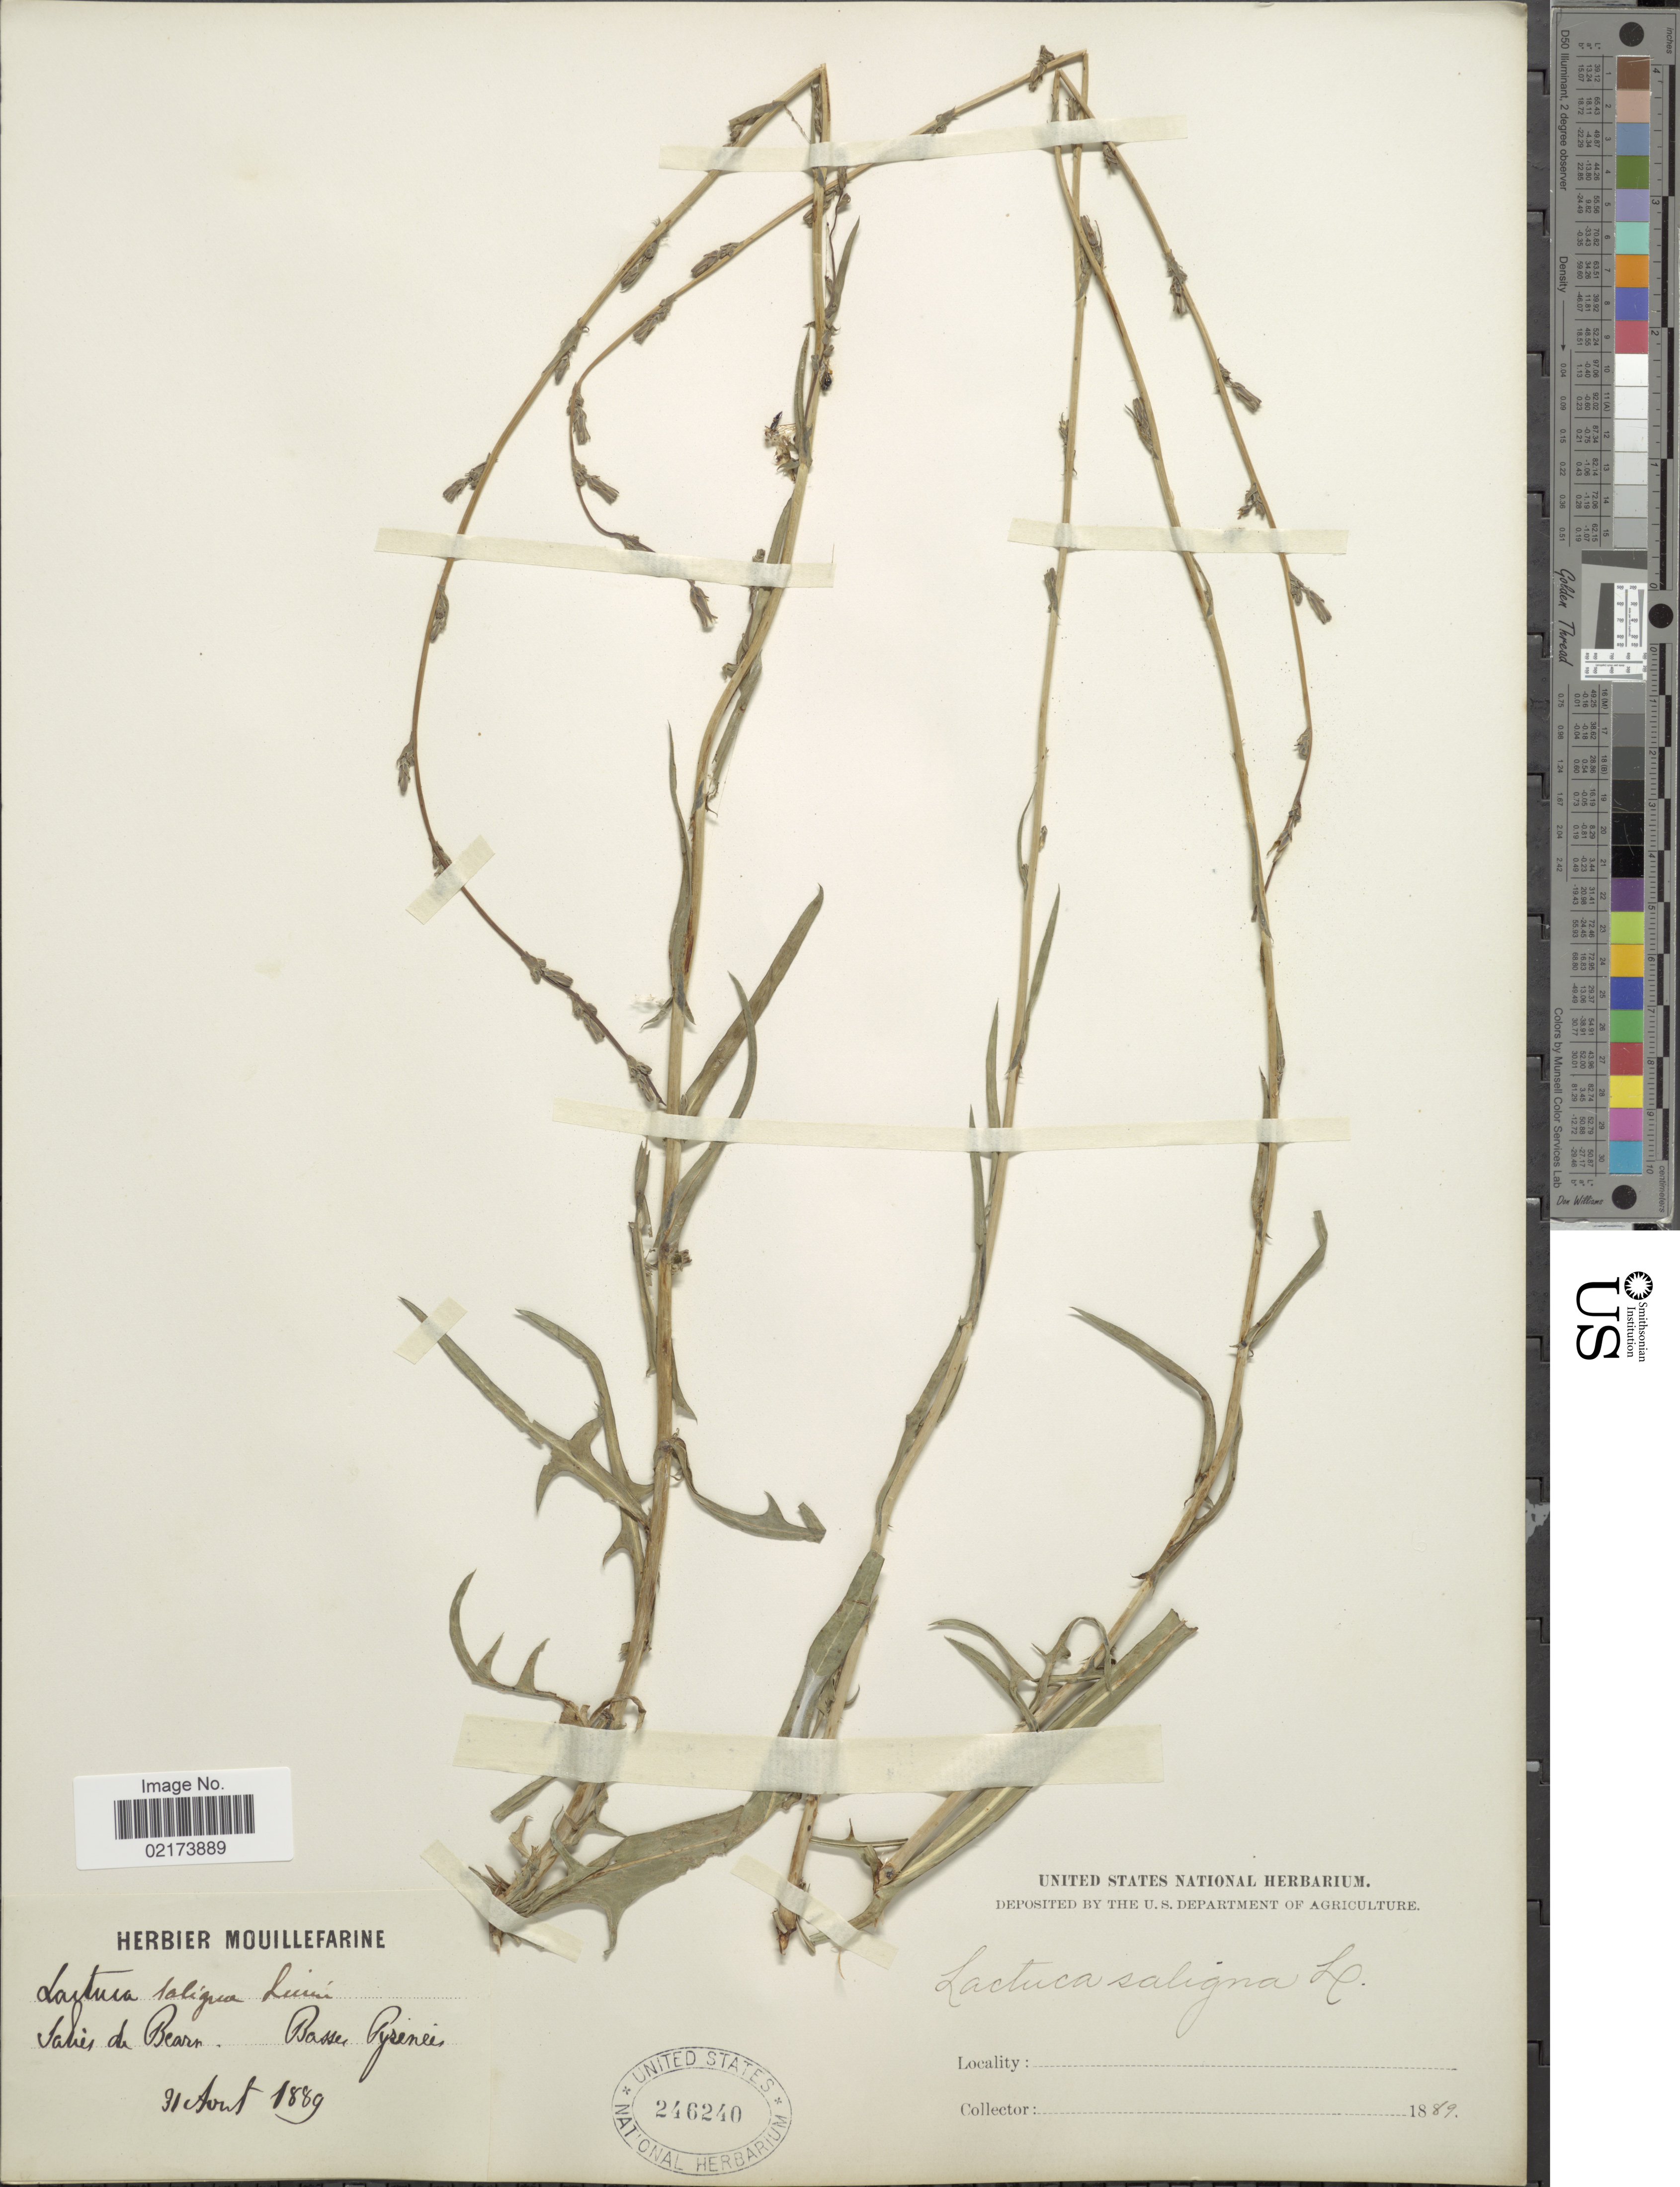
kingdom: Plantae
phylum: Tracheophyta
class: Magnoliopsida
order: Asterales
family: Asteraceae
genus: Lactuca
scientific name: Lactuca saligna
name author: L.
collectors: ex herb. Mouillefarine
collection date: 1889-08-31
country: France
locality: Salies de Bearn, Basses Pyrenees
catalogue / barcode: US 246240